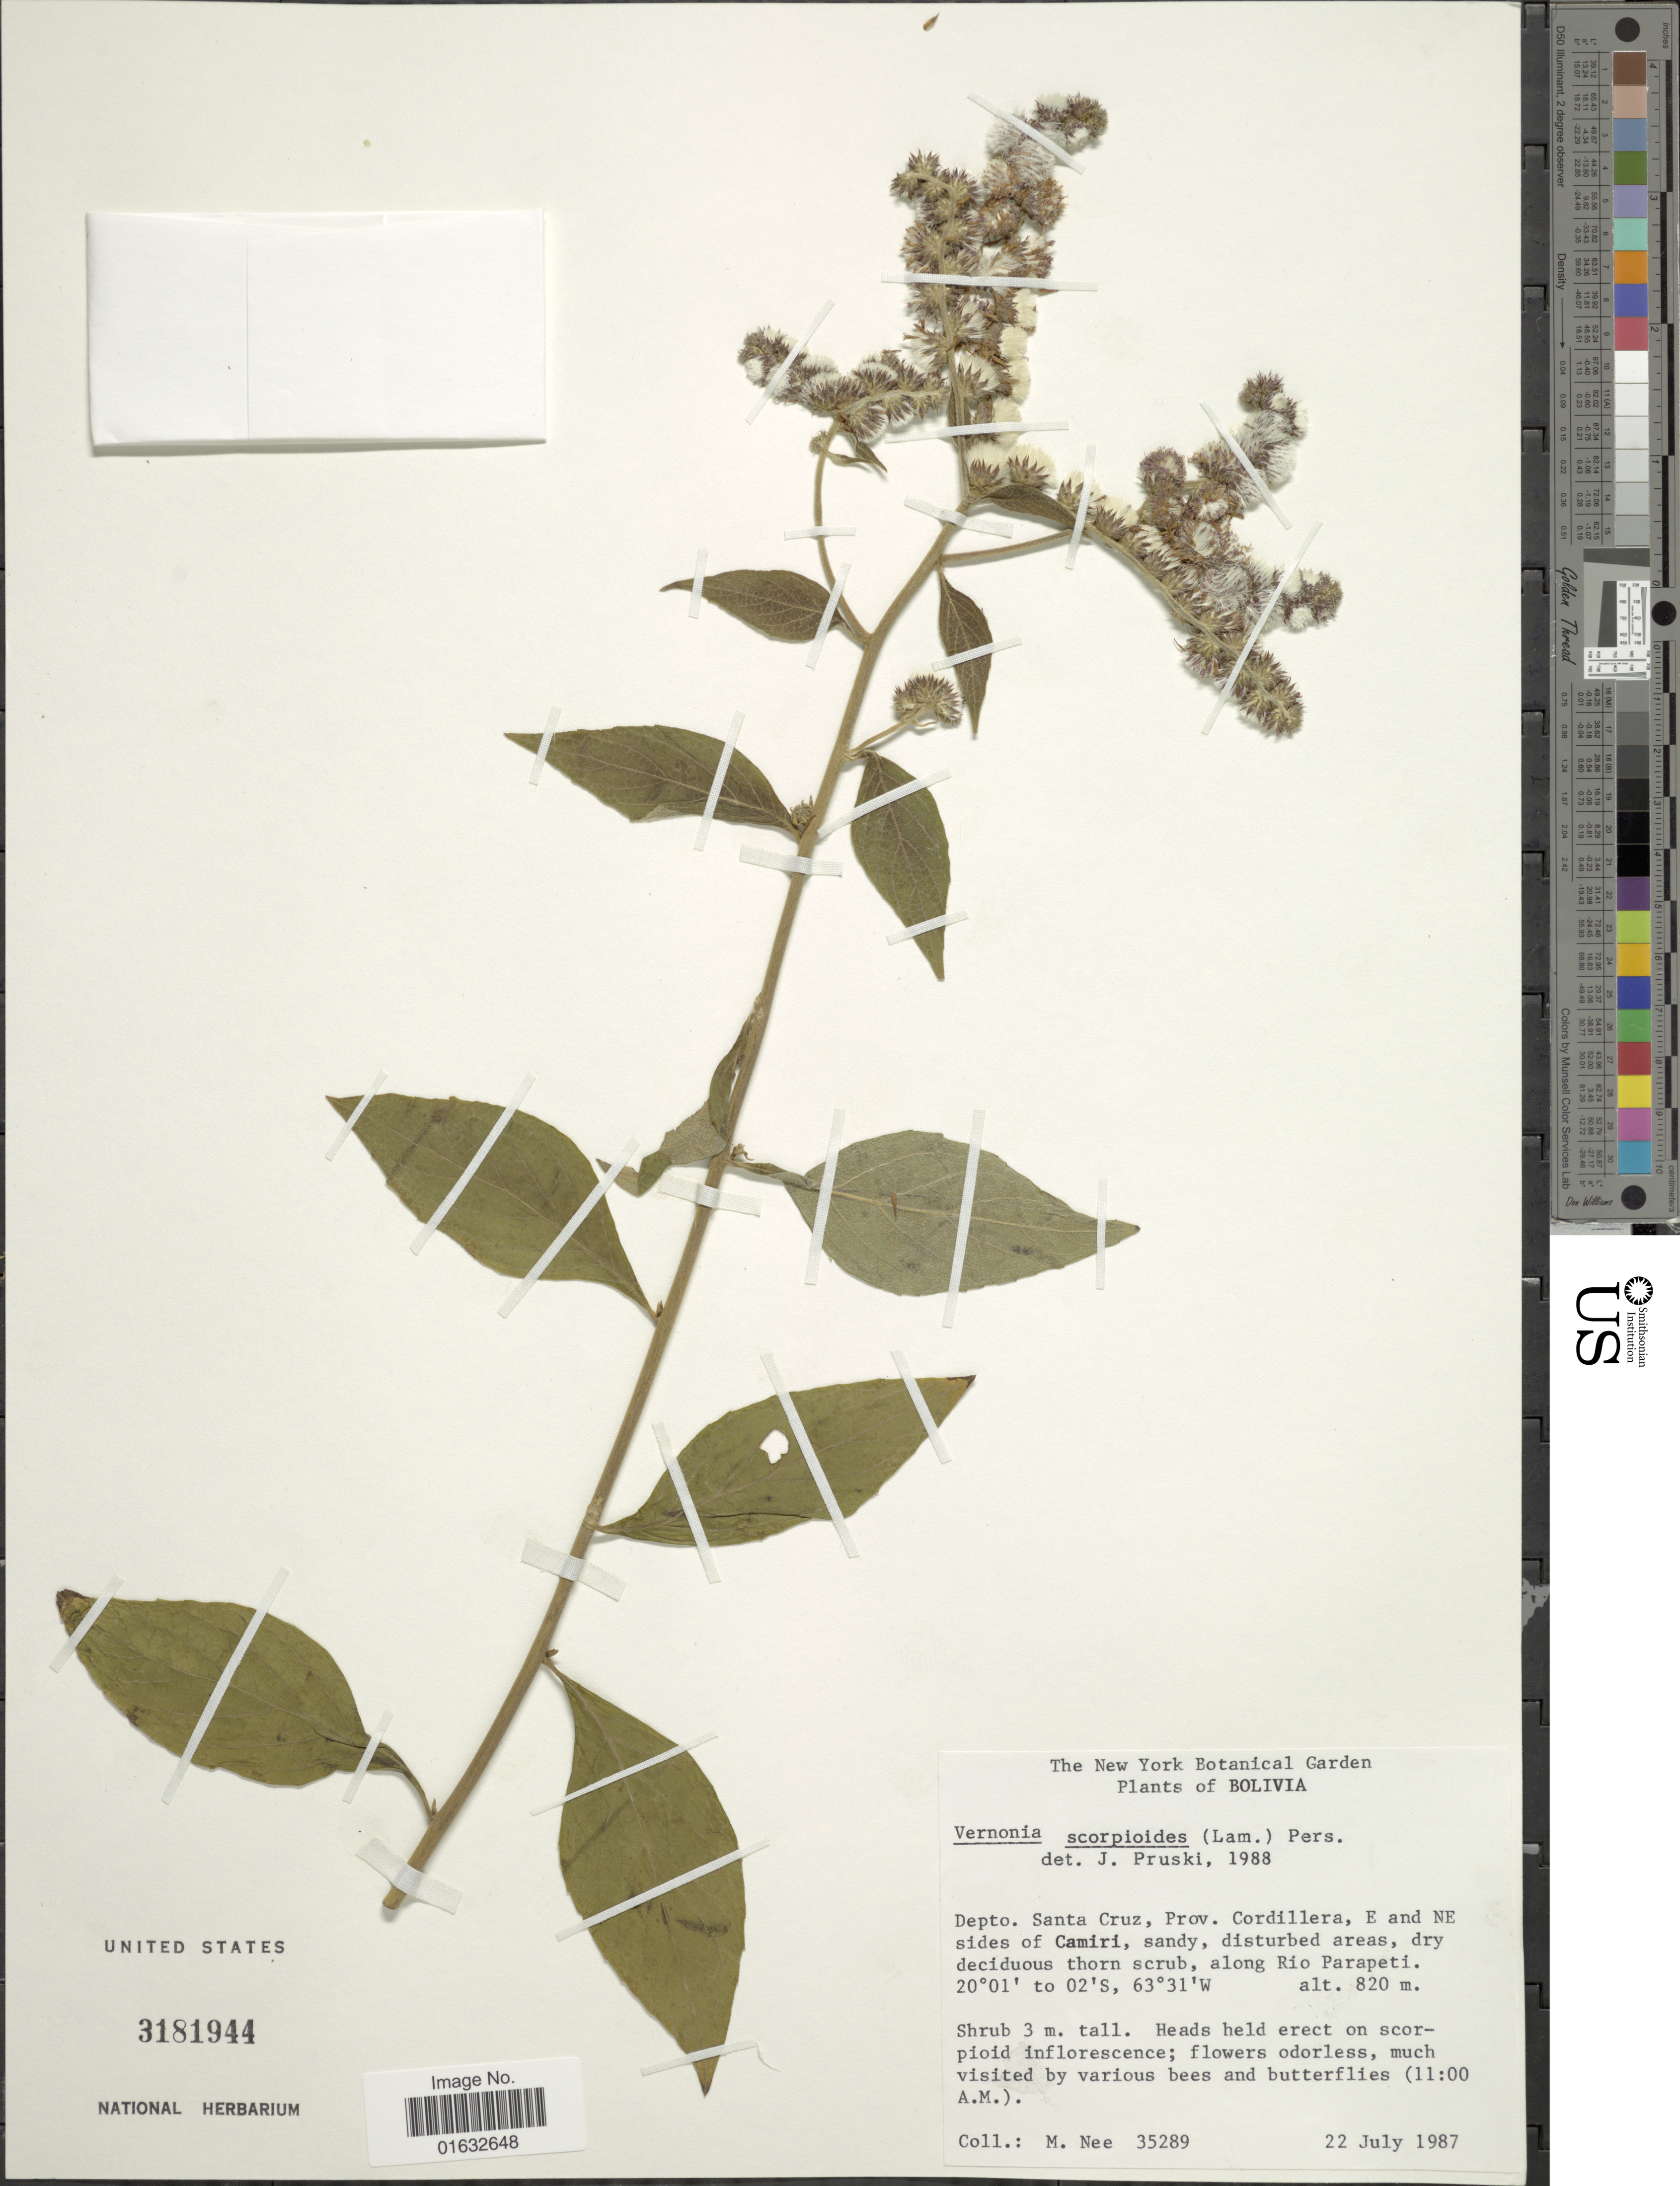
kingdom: Plantae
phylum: Tracheophyta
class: Magnoliopsida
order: Asterales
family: Asteraceae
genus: Cyrtocymura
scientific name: Cyrtocymura scorpioides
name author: (Lam.) H. Rob.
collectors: M. Nee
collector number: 35289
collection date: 1987-07-22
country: Bolivia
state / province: Santa Cruz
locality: Prov. Cordillera, E and NE sides of Camiri, along Rio Parapeti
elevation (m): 820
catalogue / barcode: US 3181944